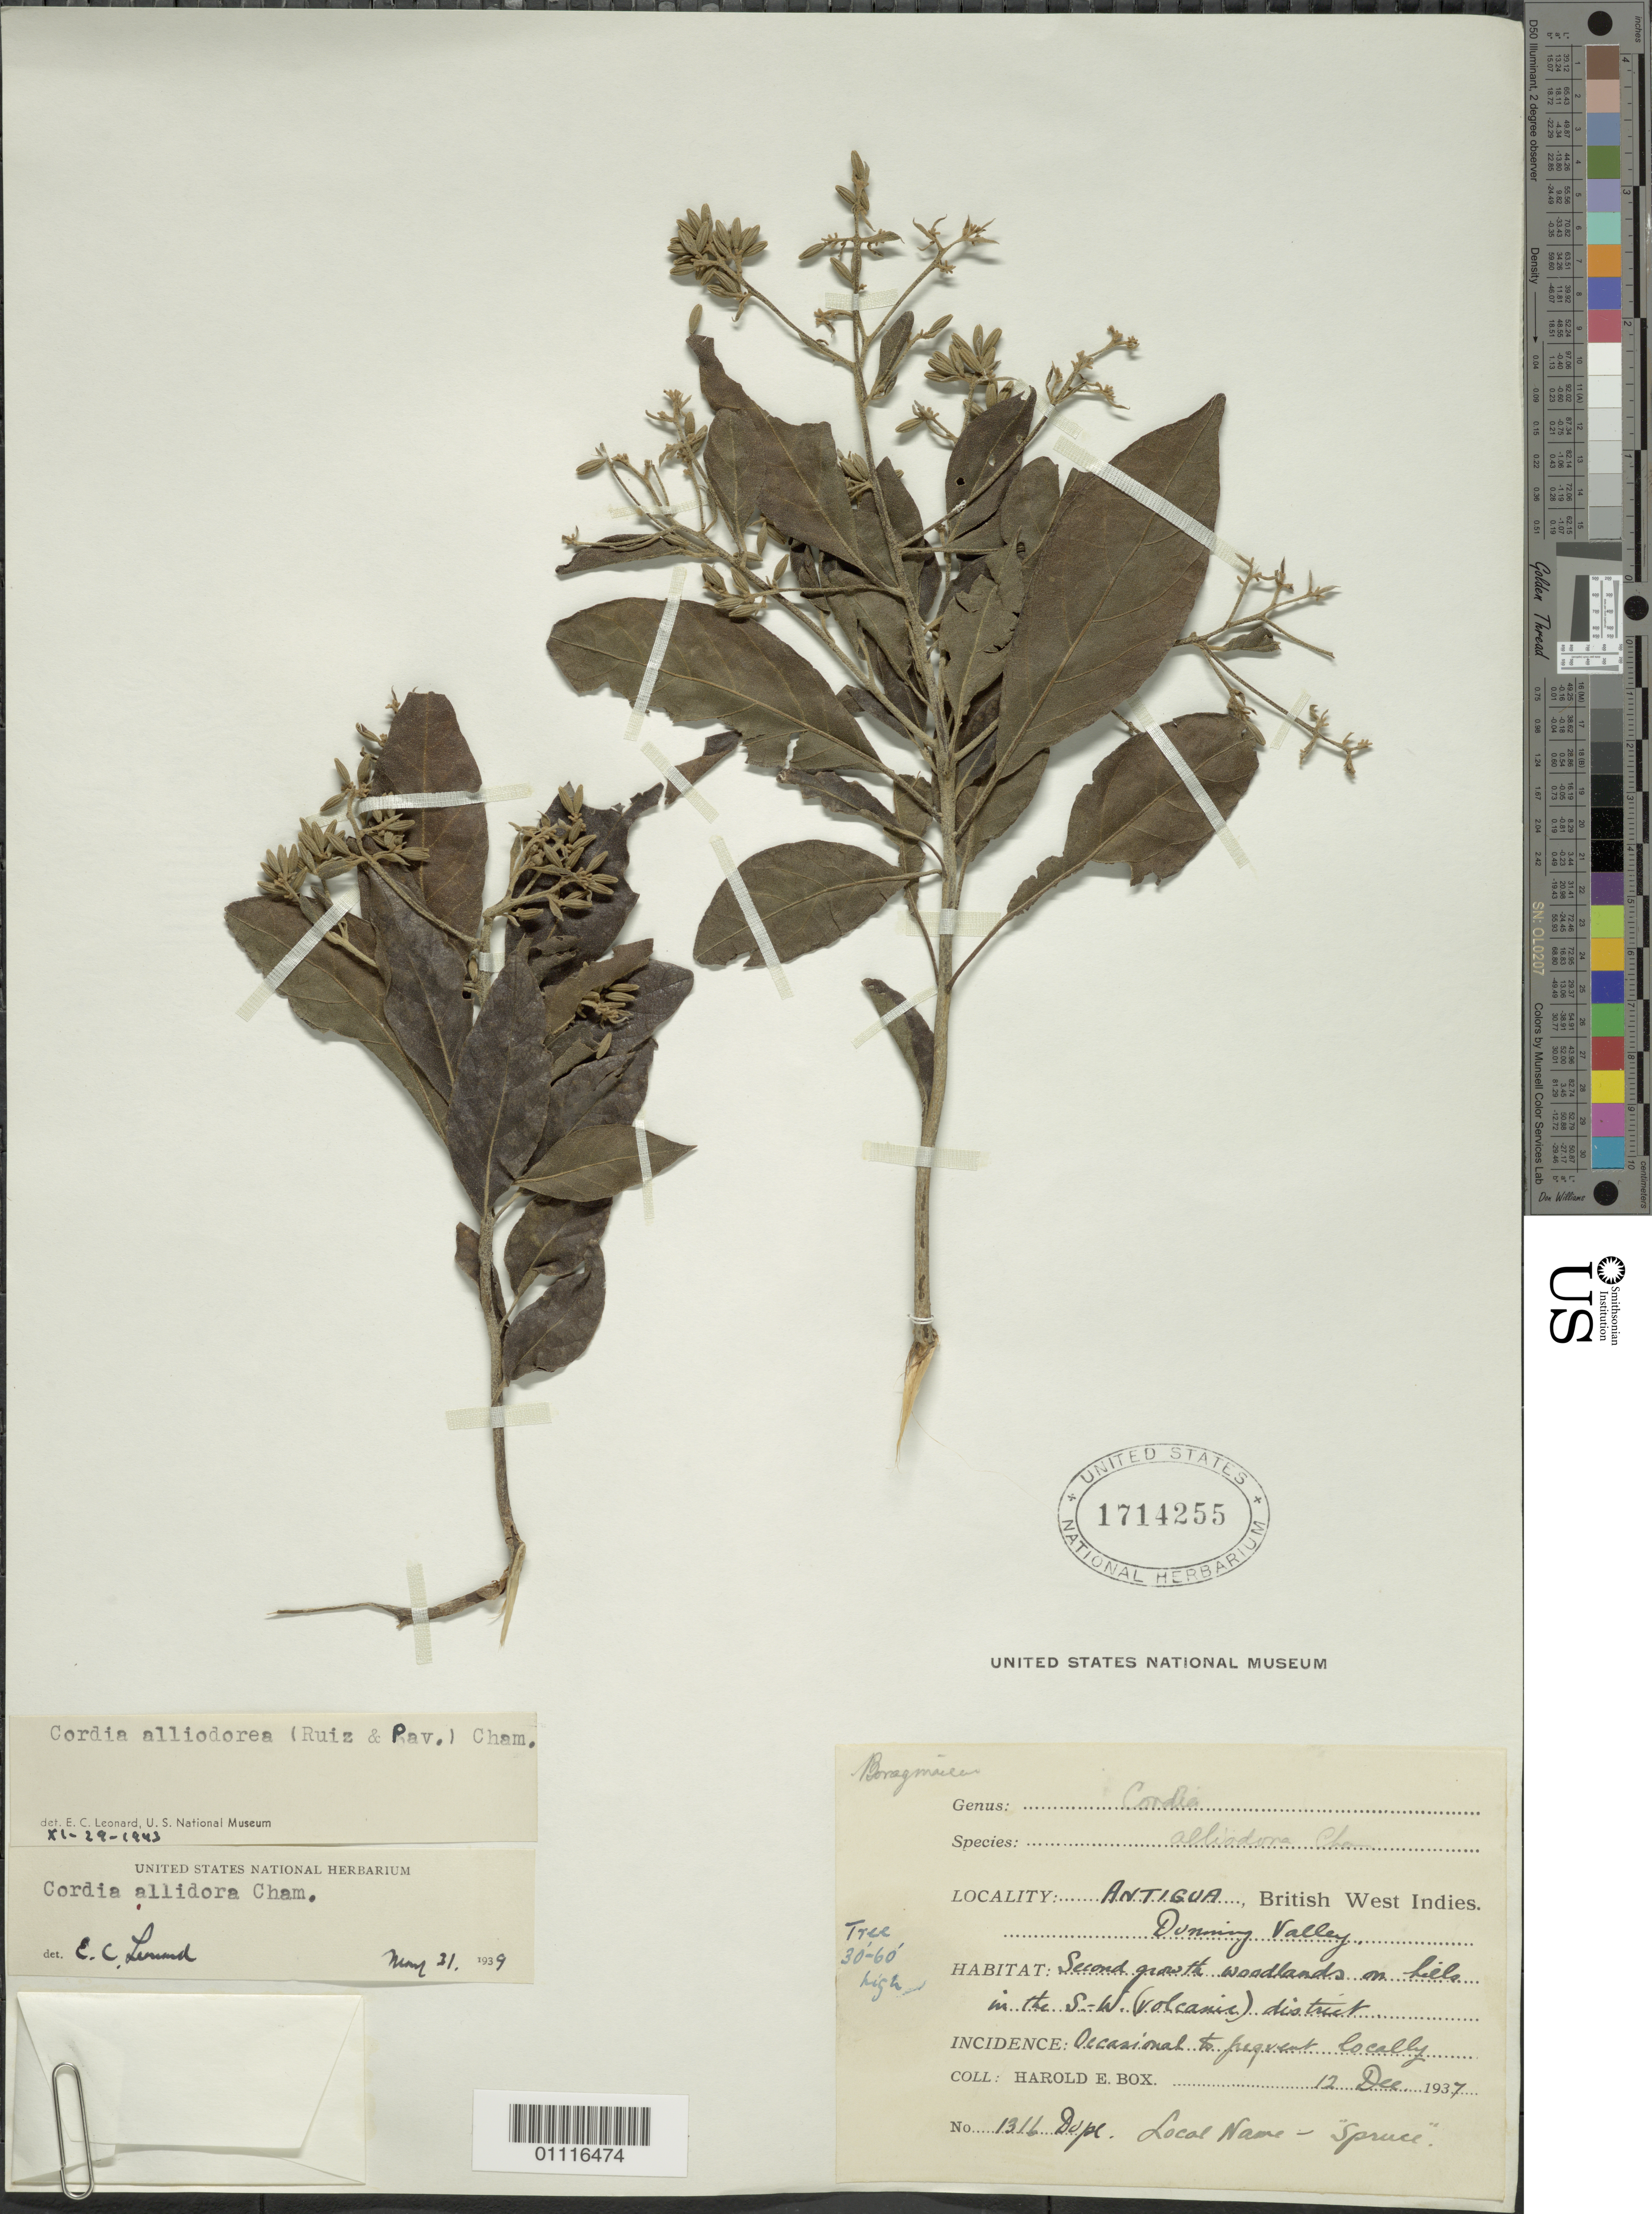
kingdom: Plantae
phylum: Tracheophyta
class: Magnoliopsida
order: Boraginales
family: Cordiaceae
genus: Cordia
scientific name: Cordia alliodora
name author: (Ruiz & Pav.) Oken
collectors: H. E. Box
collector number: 1316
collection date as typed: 12 Dec 1937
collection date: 1937-12-12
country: Antigua and Barbuda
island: Antigua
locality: Dunning Valley. Second growth woodlands on hills in the SW (volcanic) district.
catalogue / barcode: US 1714255